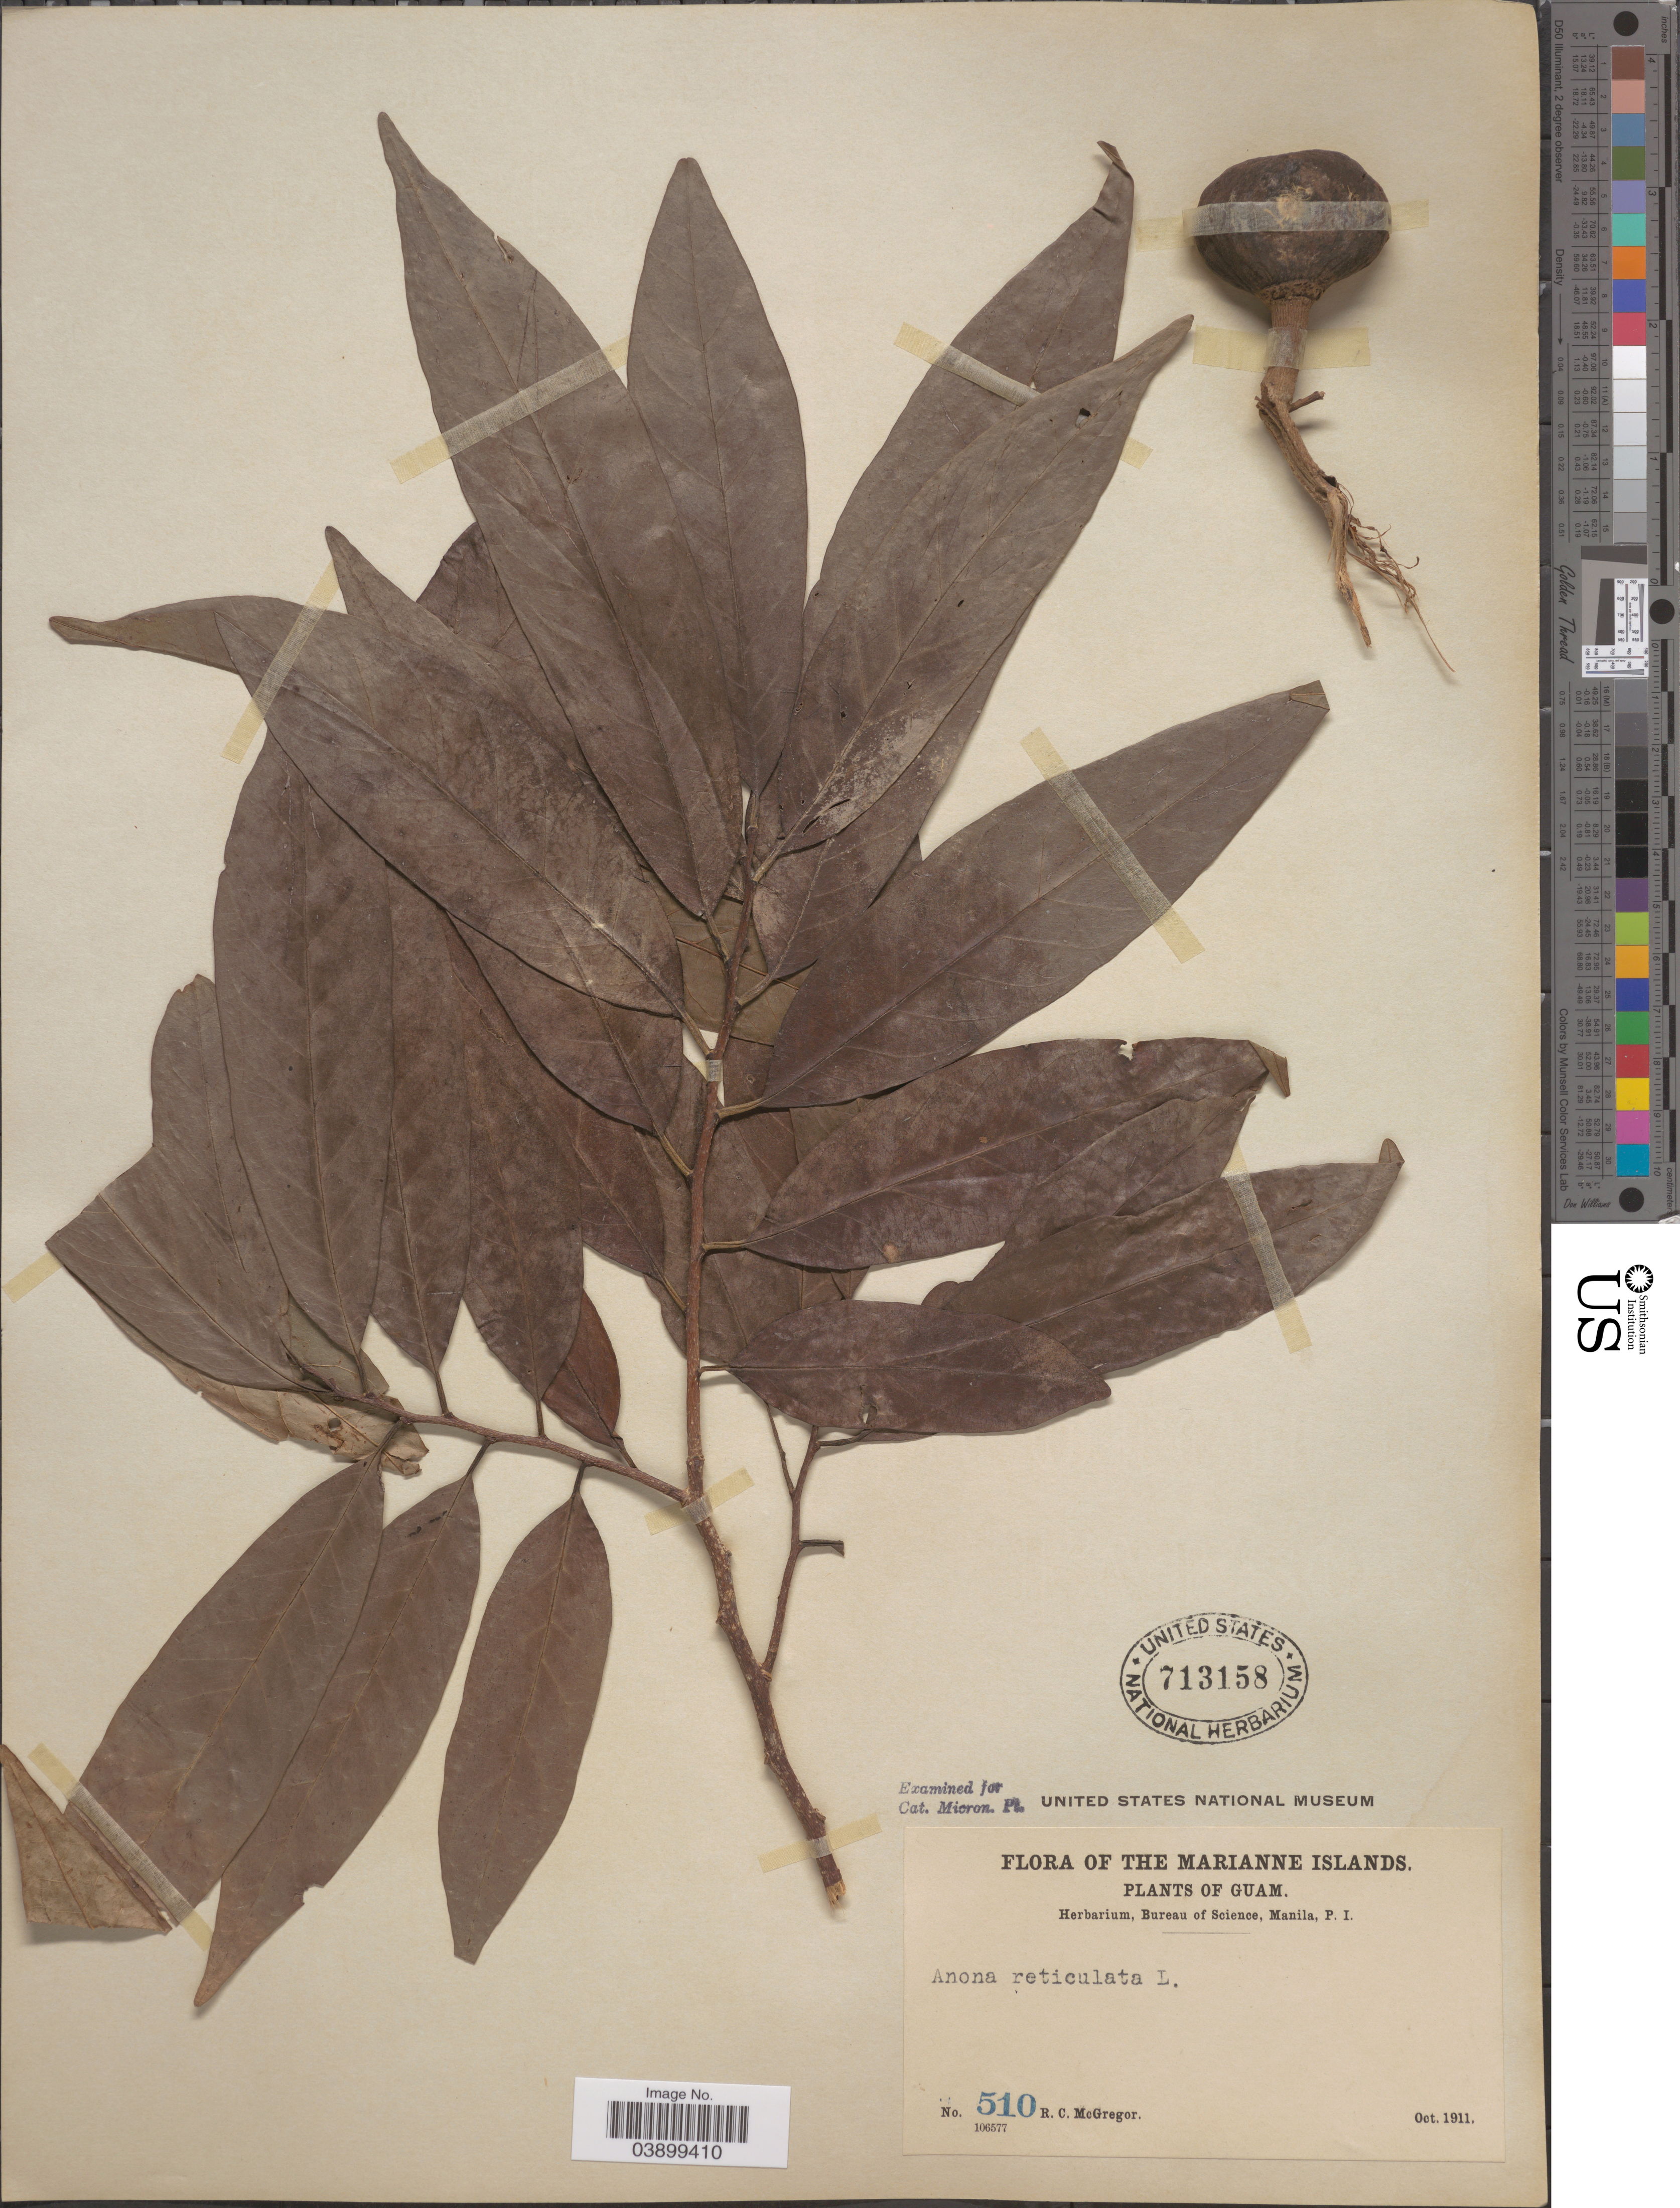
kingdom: Plantae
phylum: Tracheophyta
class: Magnoliopsida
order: Magnoliales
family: Annonaceae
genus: Annona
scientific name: Annona reticulata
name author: L.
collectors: R. C. McGregor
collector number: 510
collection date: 1911-10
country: Guam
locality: Marianne Islands.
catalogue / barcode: US 713158